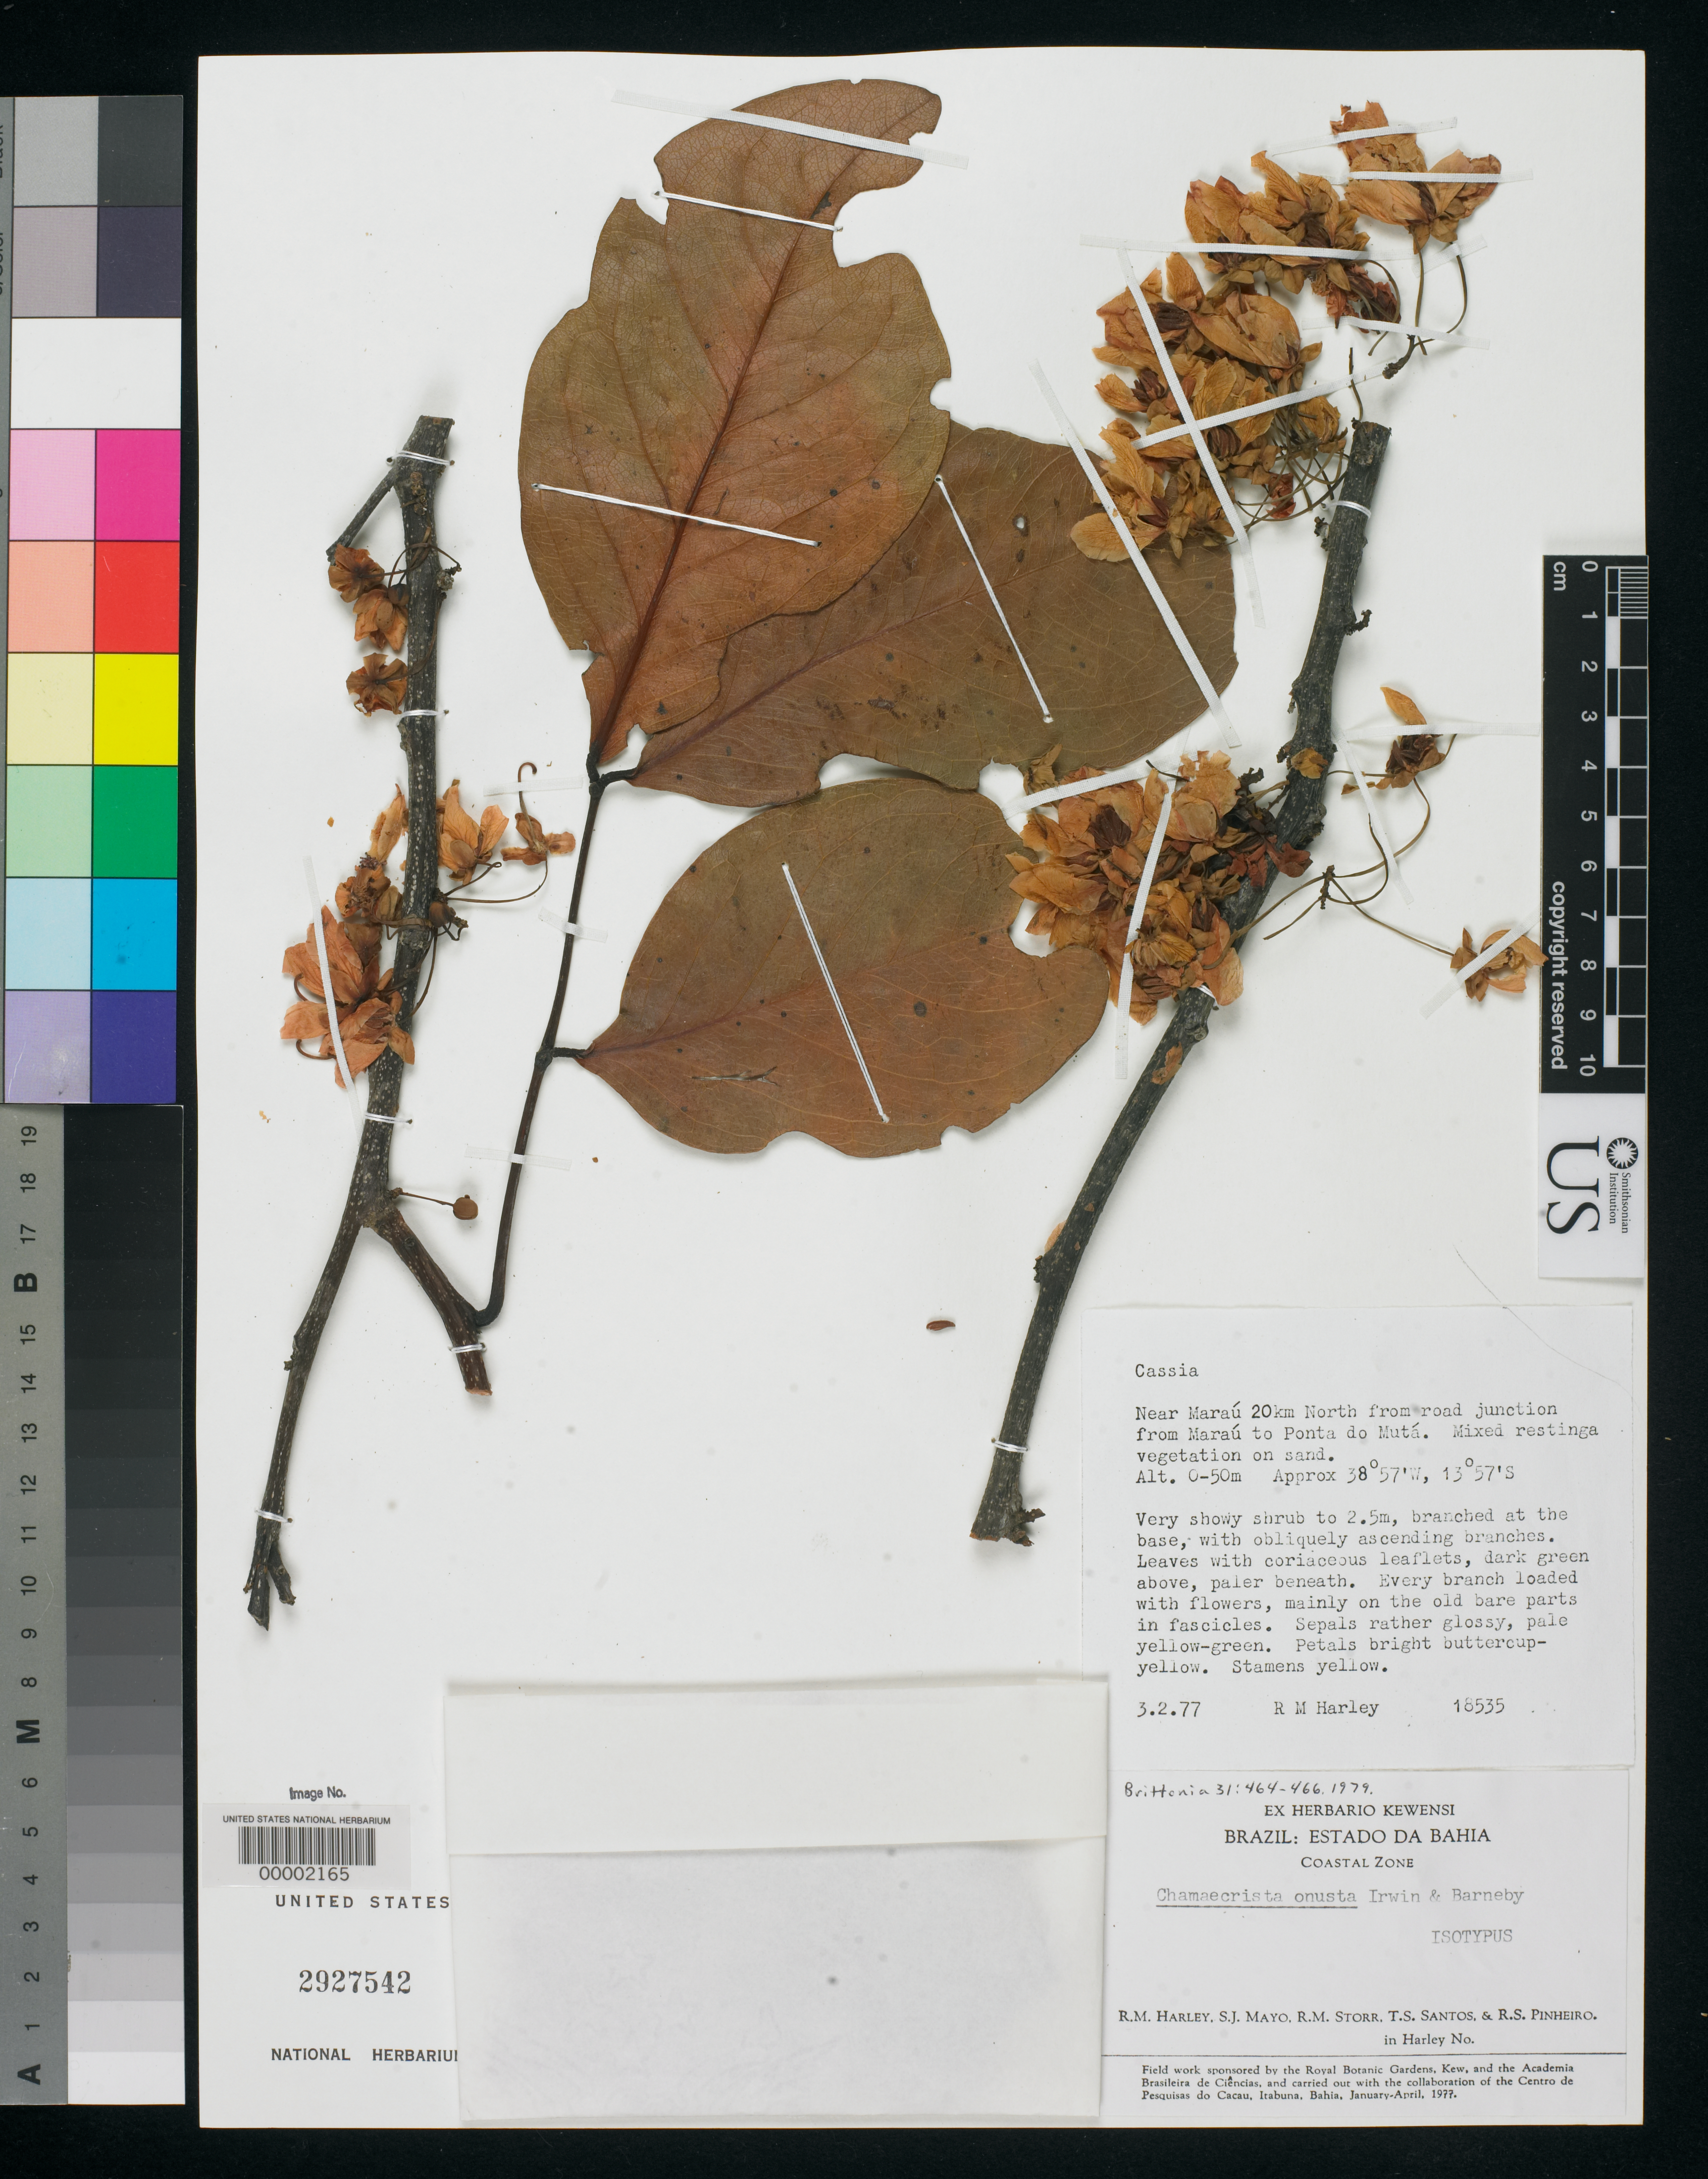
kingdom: Plantae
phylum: Tracheophyta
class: Magnoliopsida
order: Fabales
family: Fabaceae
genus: Chamaecrista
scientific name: Chamaecrista onusta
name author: H.S. Irwin & Barneby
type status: Isotype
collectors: R. M. Harley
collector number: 18535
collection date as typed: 03 Feb 1977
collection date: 1977-02-03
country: Brazil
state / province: Bahia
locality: Near Marau, N from road junc. from Marau to Ponta do Muta.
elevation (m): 0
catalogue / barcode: US 2927542